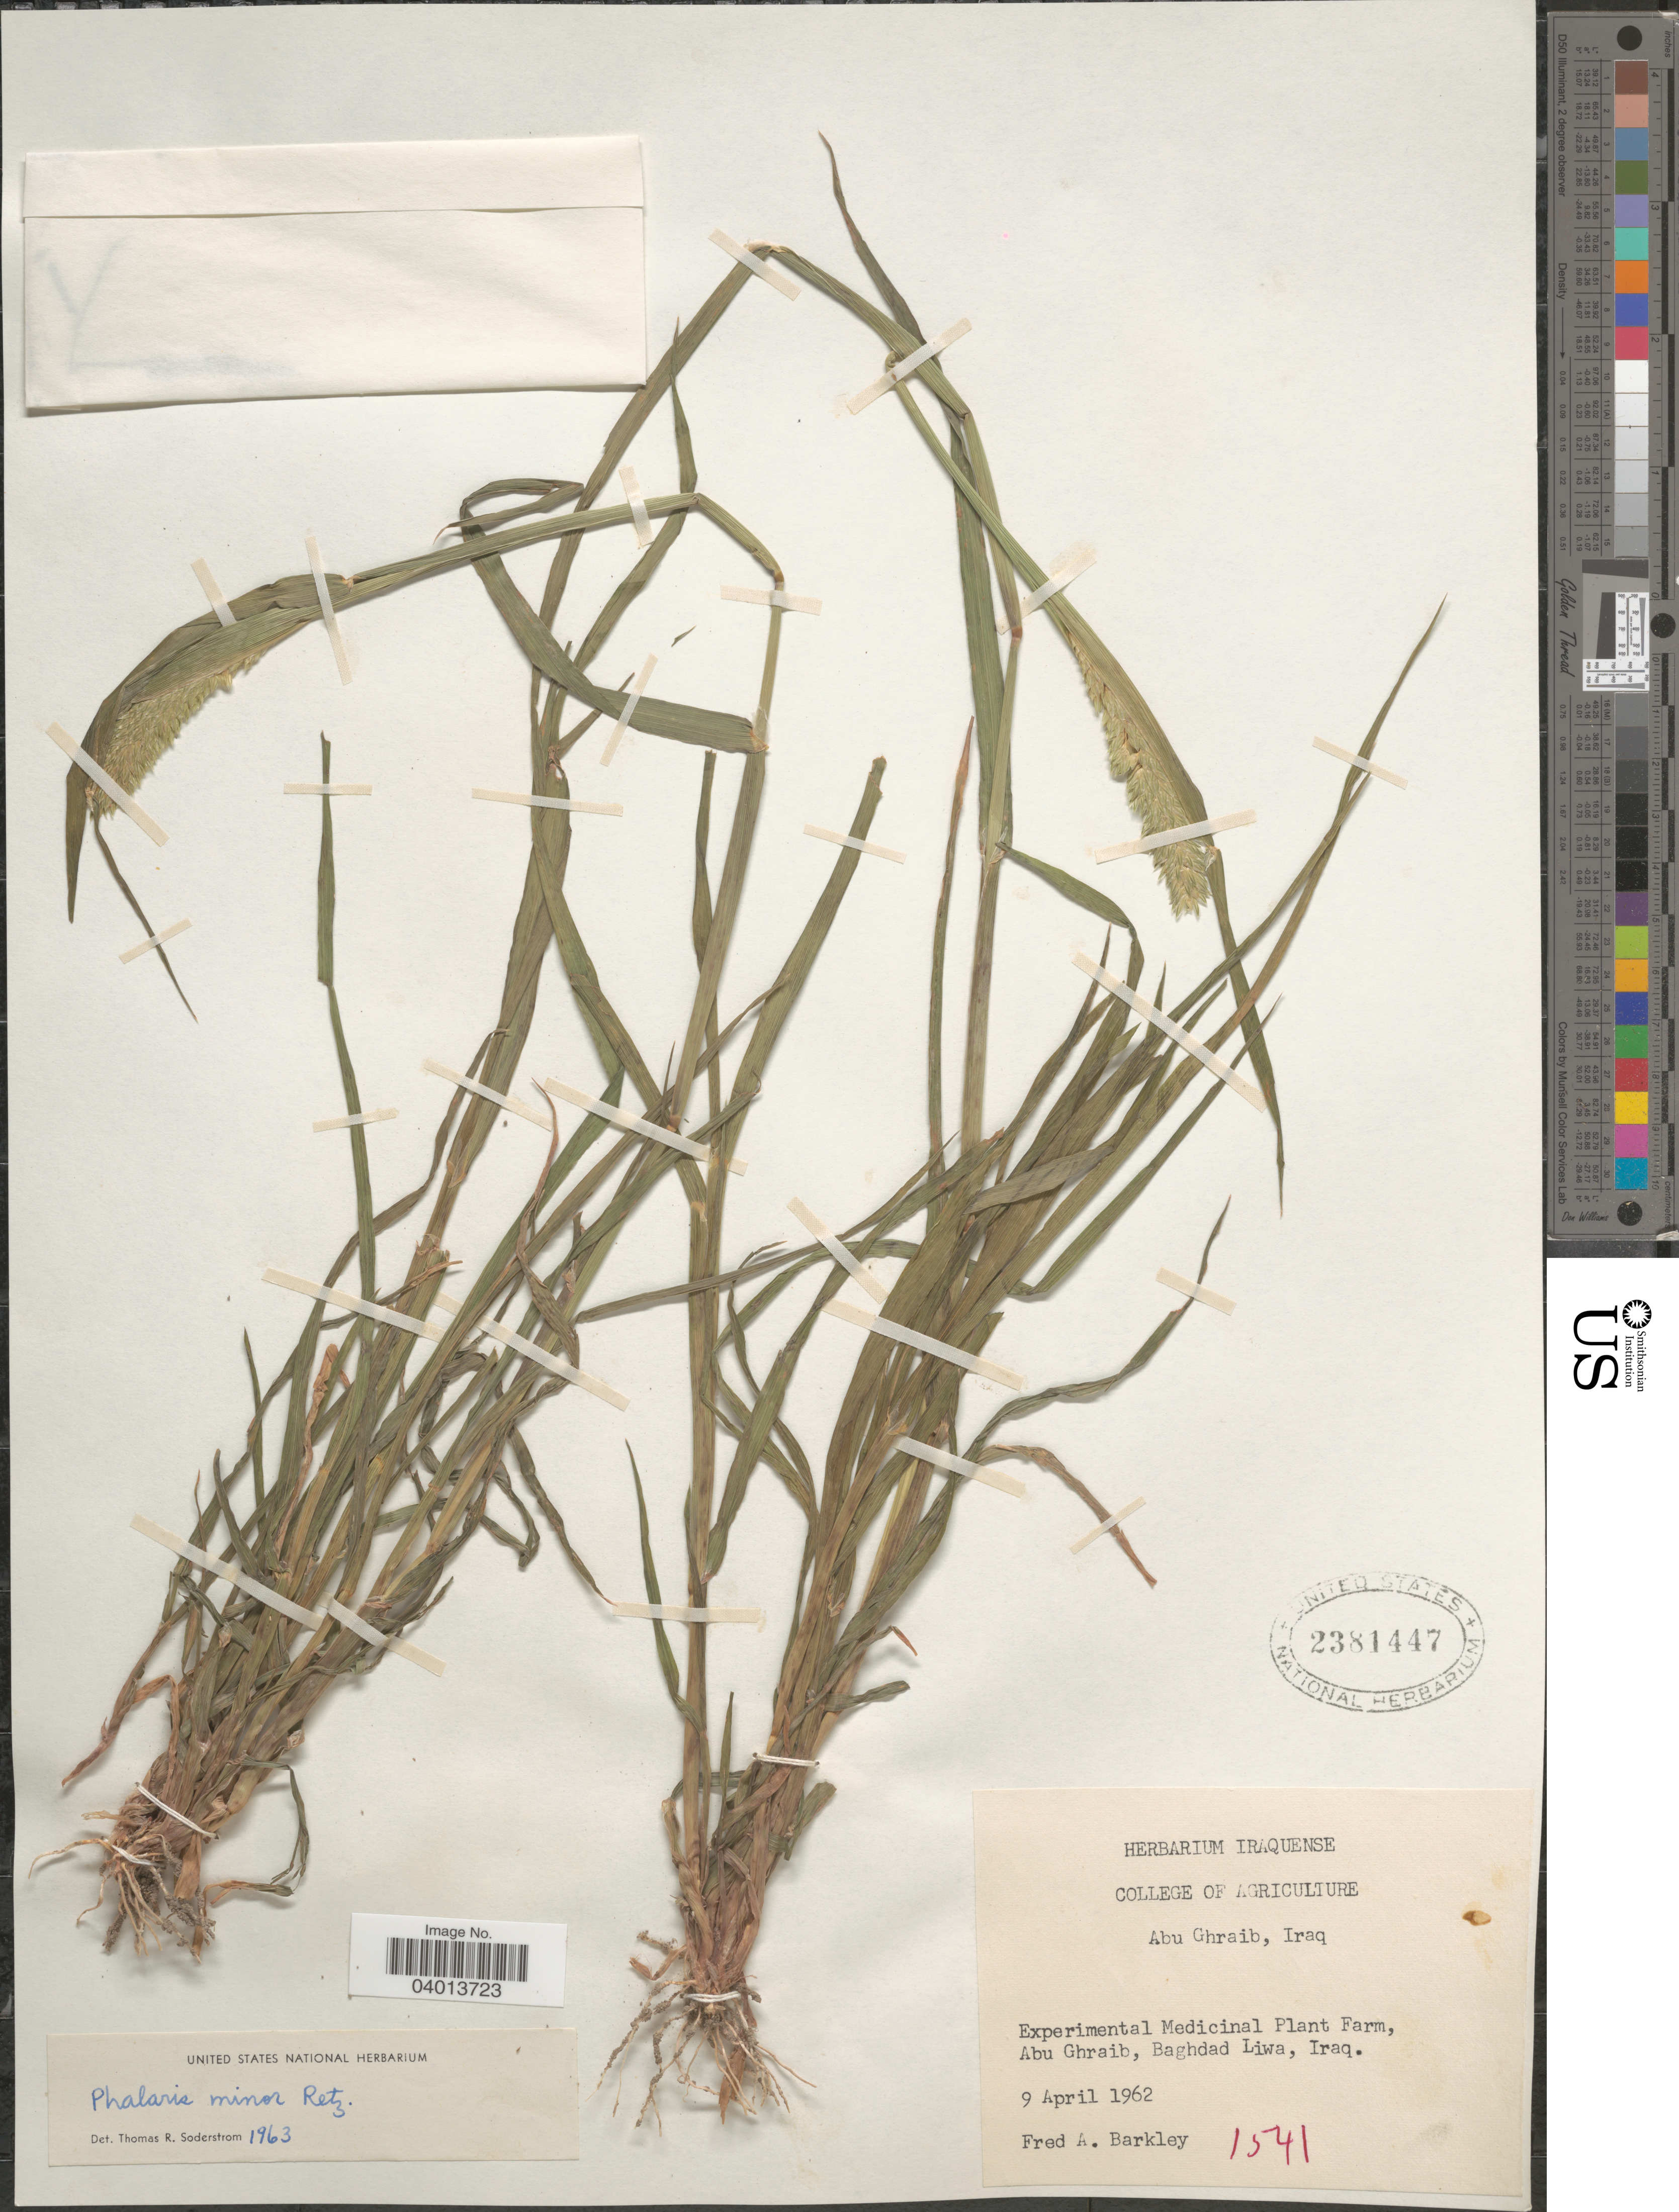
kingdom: Plantae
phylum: Tracheophyta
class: Liliopsida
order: Poales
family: Poaceae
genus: Phalaris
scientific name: Phalaris minor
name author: Retz.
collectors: F. A. Barkley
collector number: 1541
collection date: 1962-04-09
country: Iraq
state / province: Baghdad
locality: Abu Ghraib. [unsure placement] Experimental Medicinal Plant Farm, Abu Ghraib, Baghdad Liwa.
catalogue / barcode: US 2381447